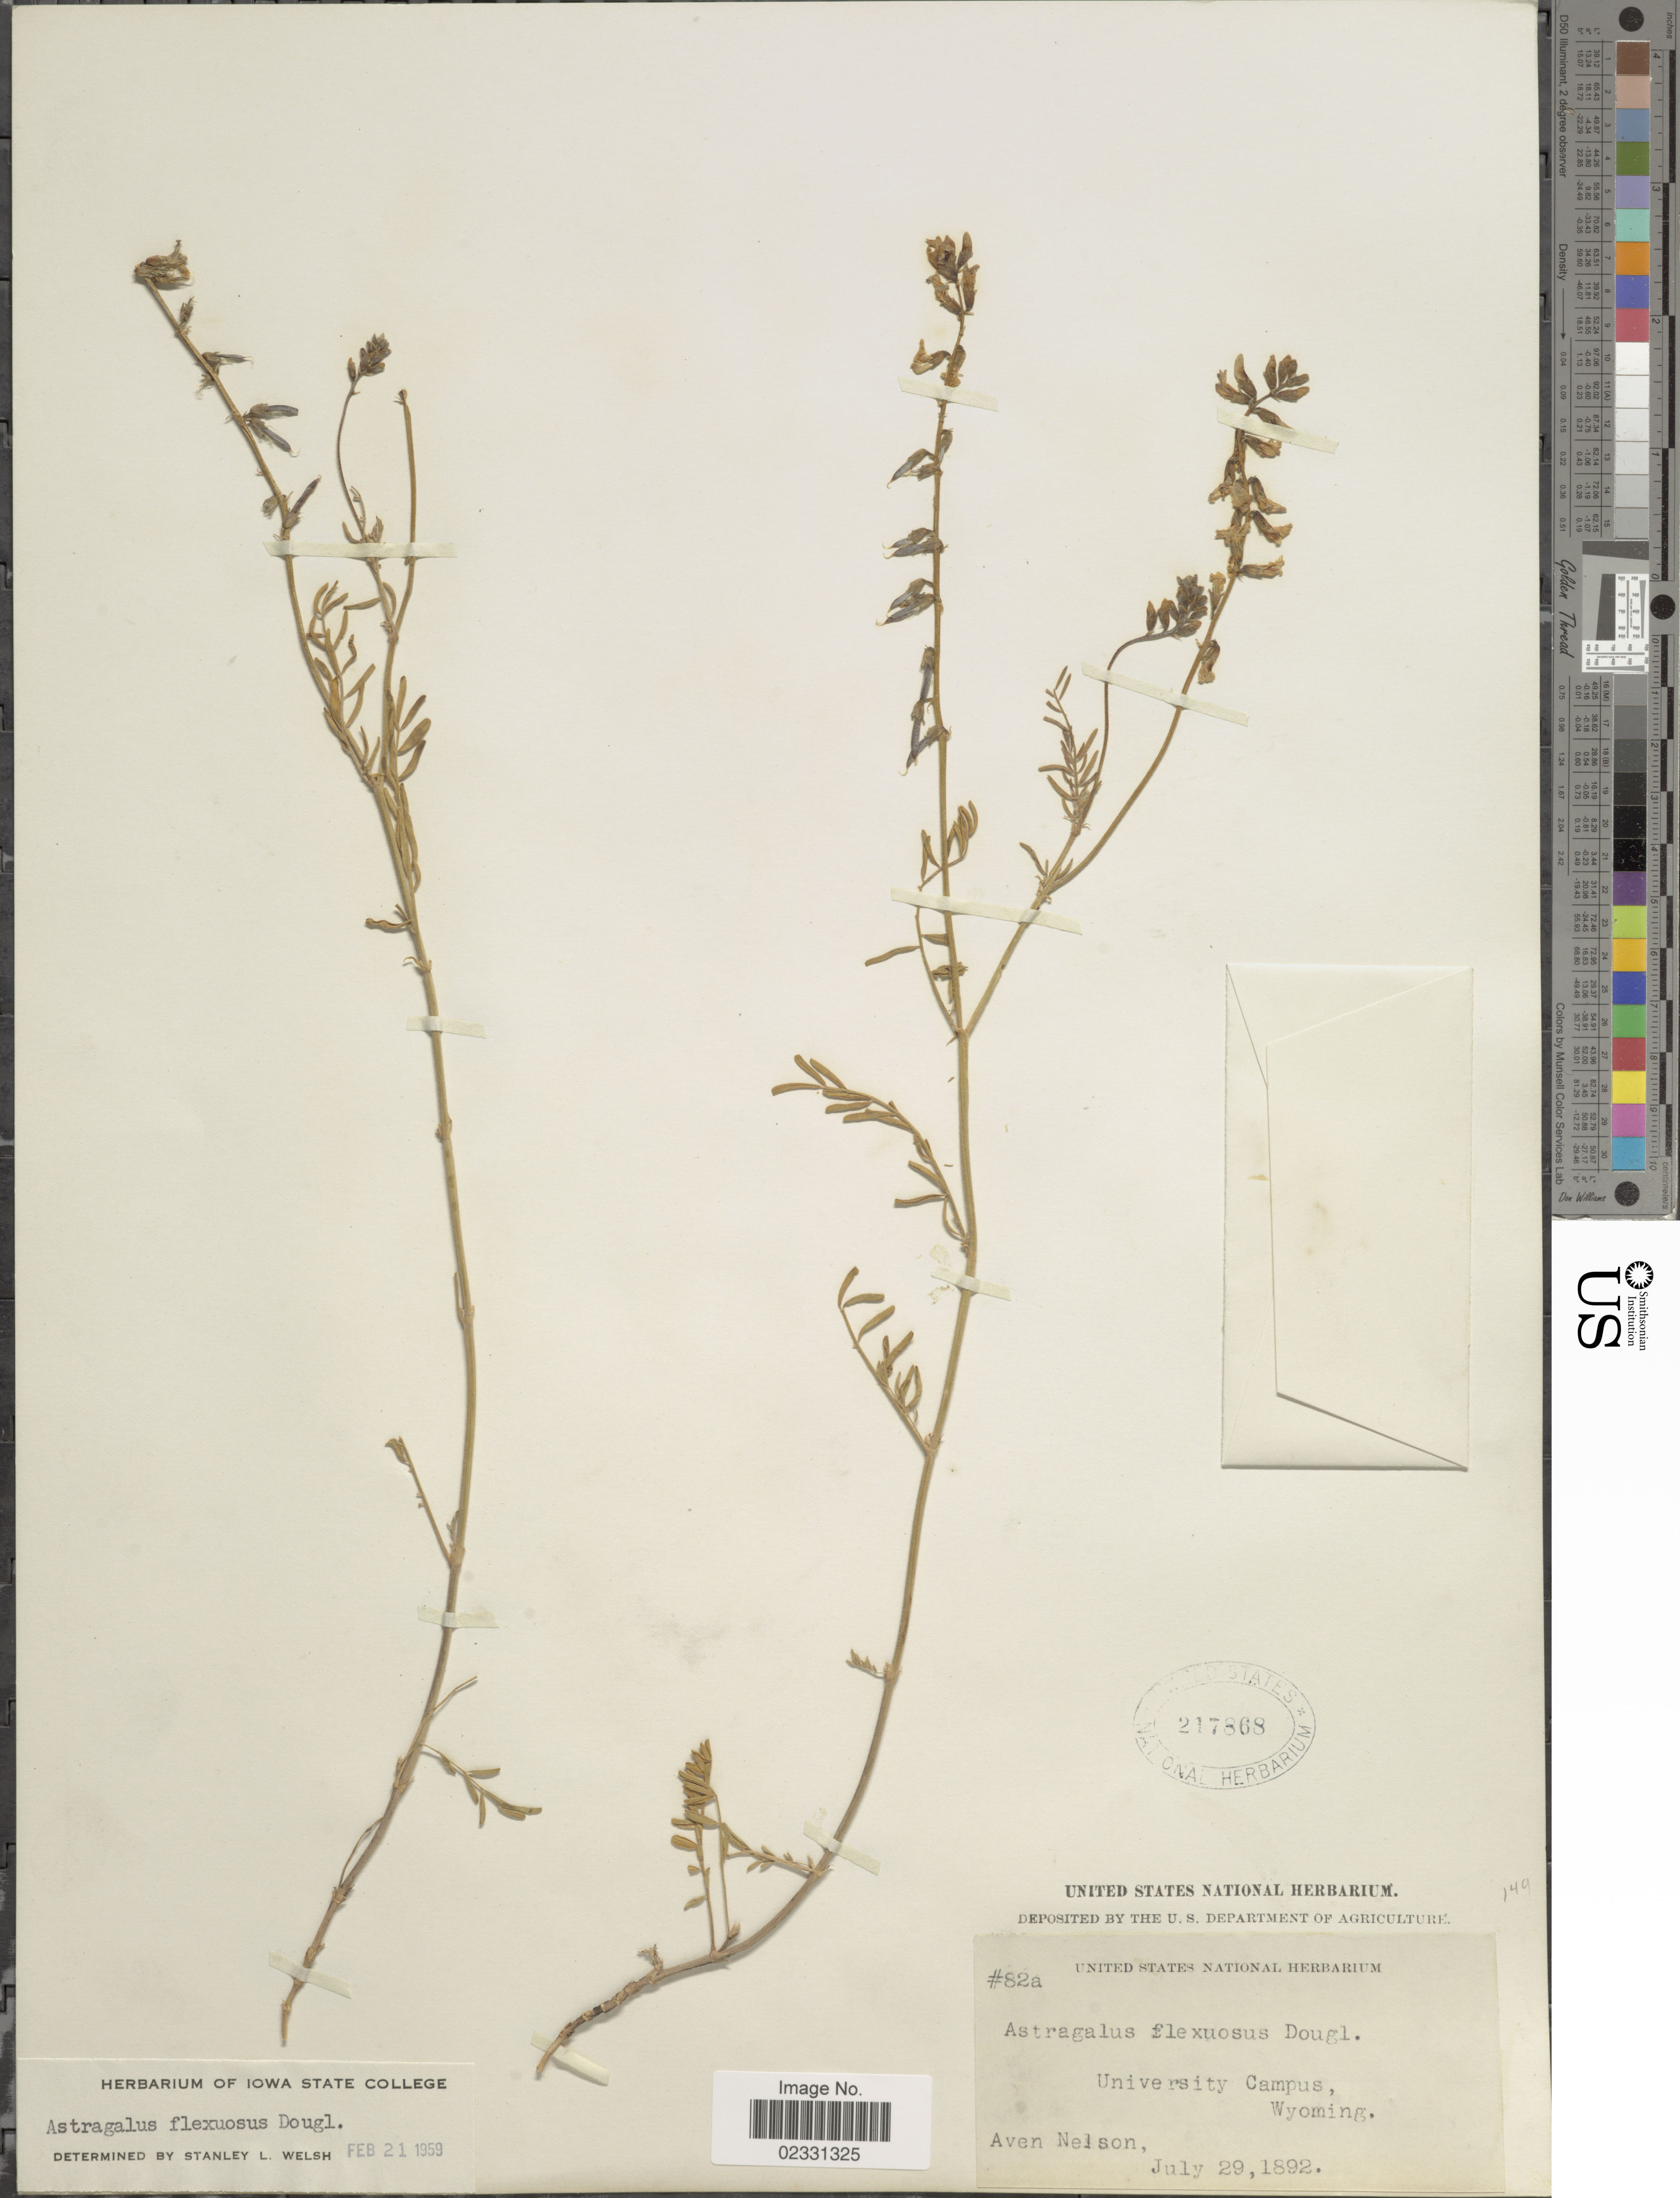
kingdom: Plantae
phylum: Tracheophyta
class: Magnoliopsida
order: Fabales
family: Fabaceae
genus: Astragalus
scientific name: Astragalus flexuosus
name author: (Hook.) Douglas ex G. Don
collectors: A. Nelson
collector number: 82a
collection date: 1892-07-29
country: United States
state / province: Wyoming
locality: University Campus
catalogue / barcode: US 217868